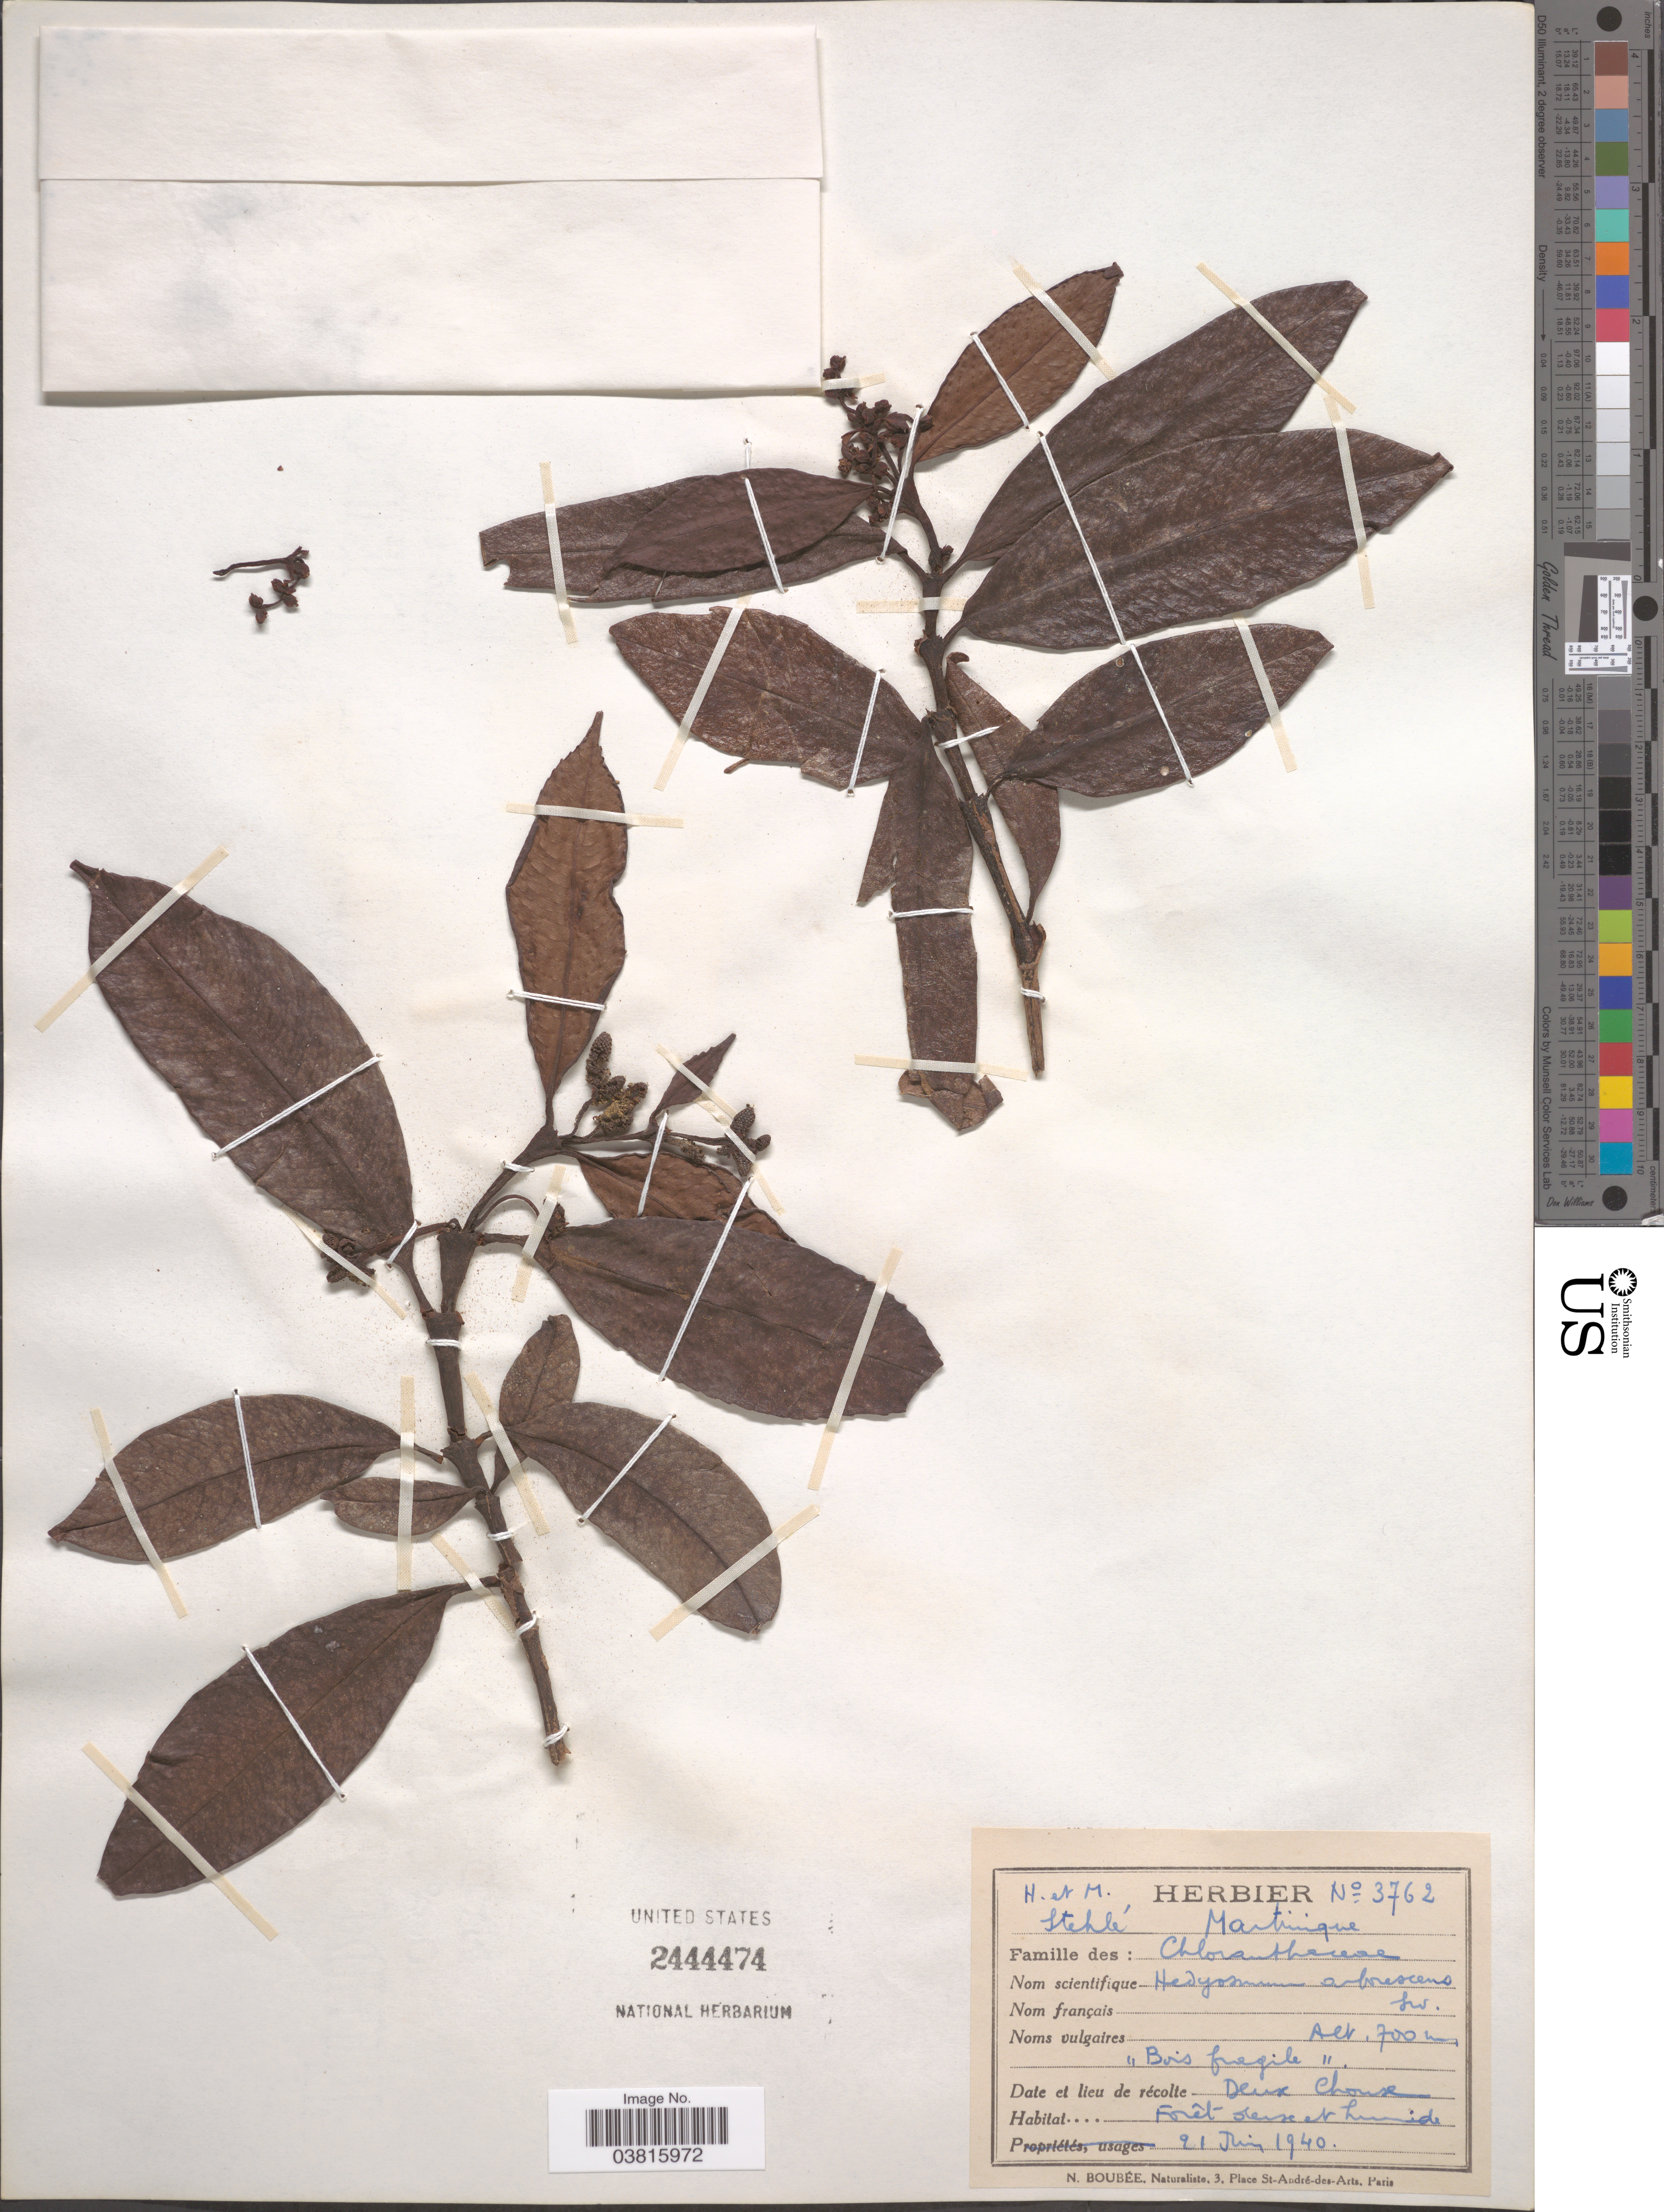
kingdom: Plantae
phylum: Tracheophyta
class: Magnoliopsida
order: Chloranthales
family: Chloranthaceae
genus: Hedyosmum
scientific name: Hedyosmum arborescens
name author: Sw.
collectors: H. Stehlé & M. Stehlé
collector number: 3762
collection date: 1940-06-21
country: Martinique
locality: Deux Choux.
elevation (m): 700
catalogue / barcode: US 2444474